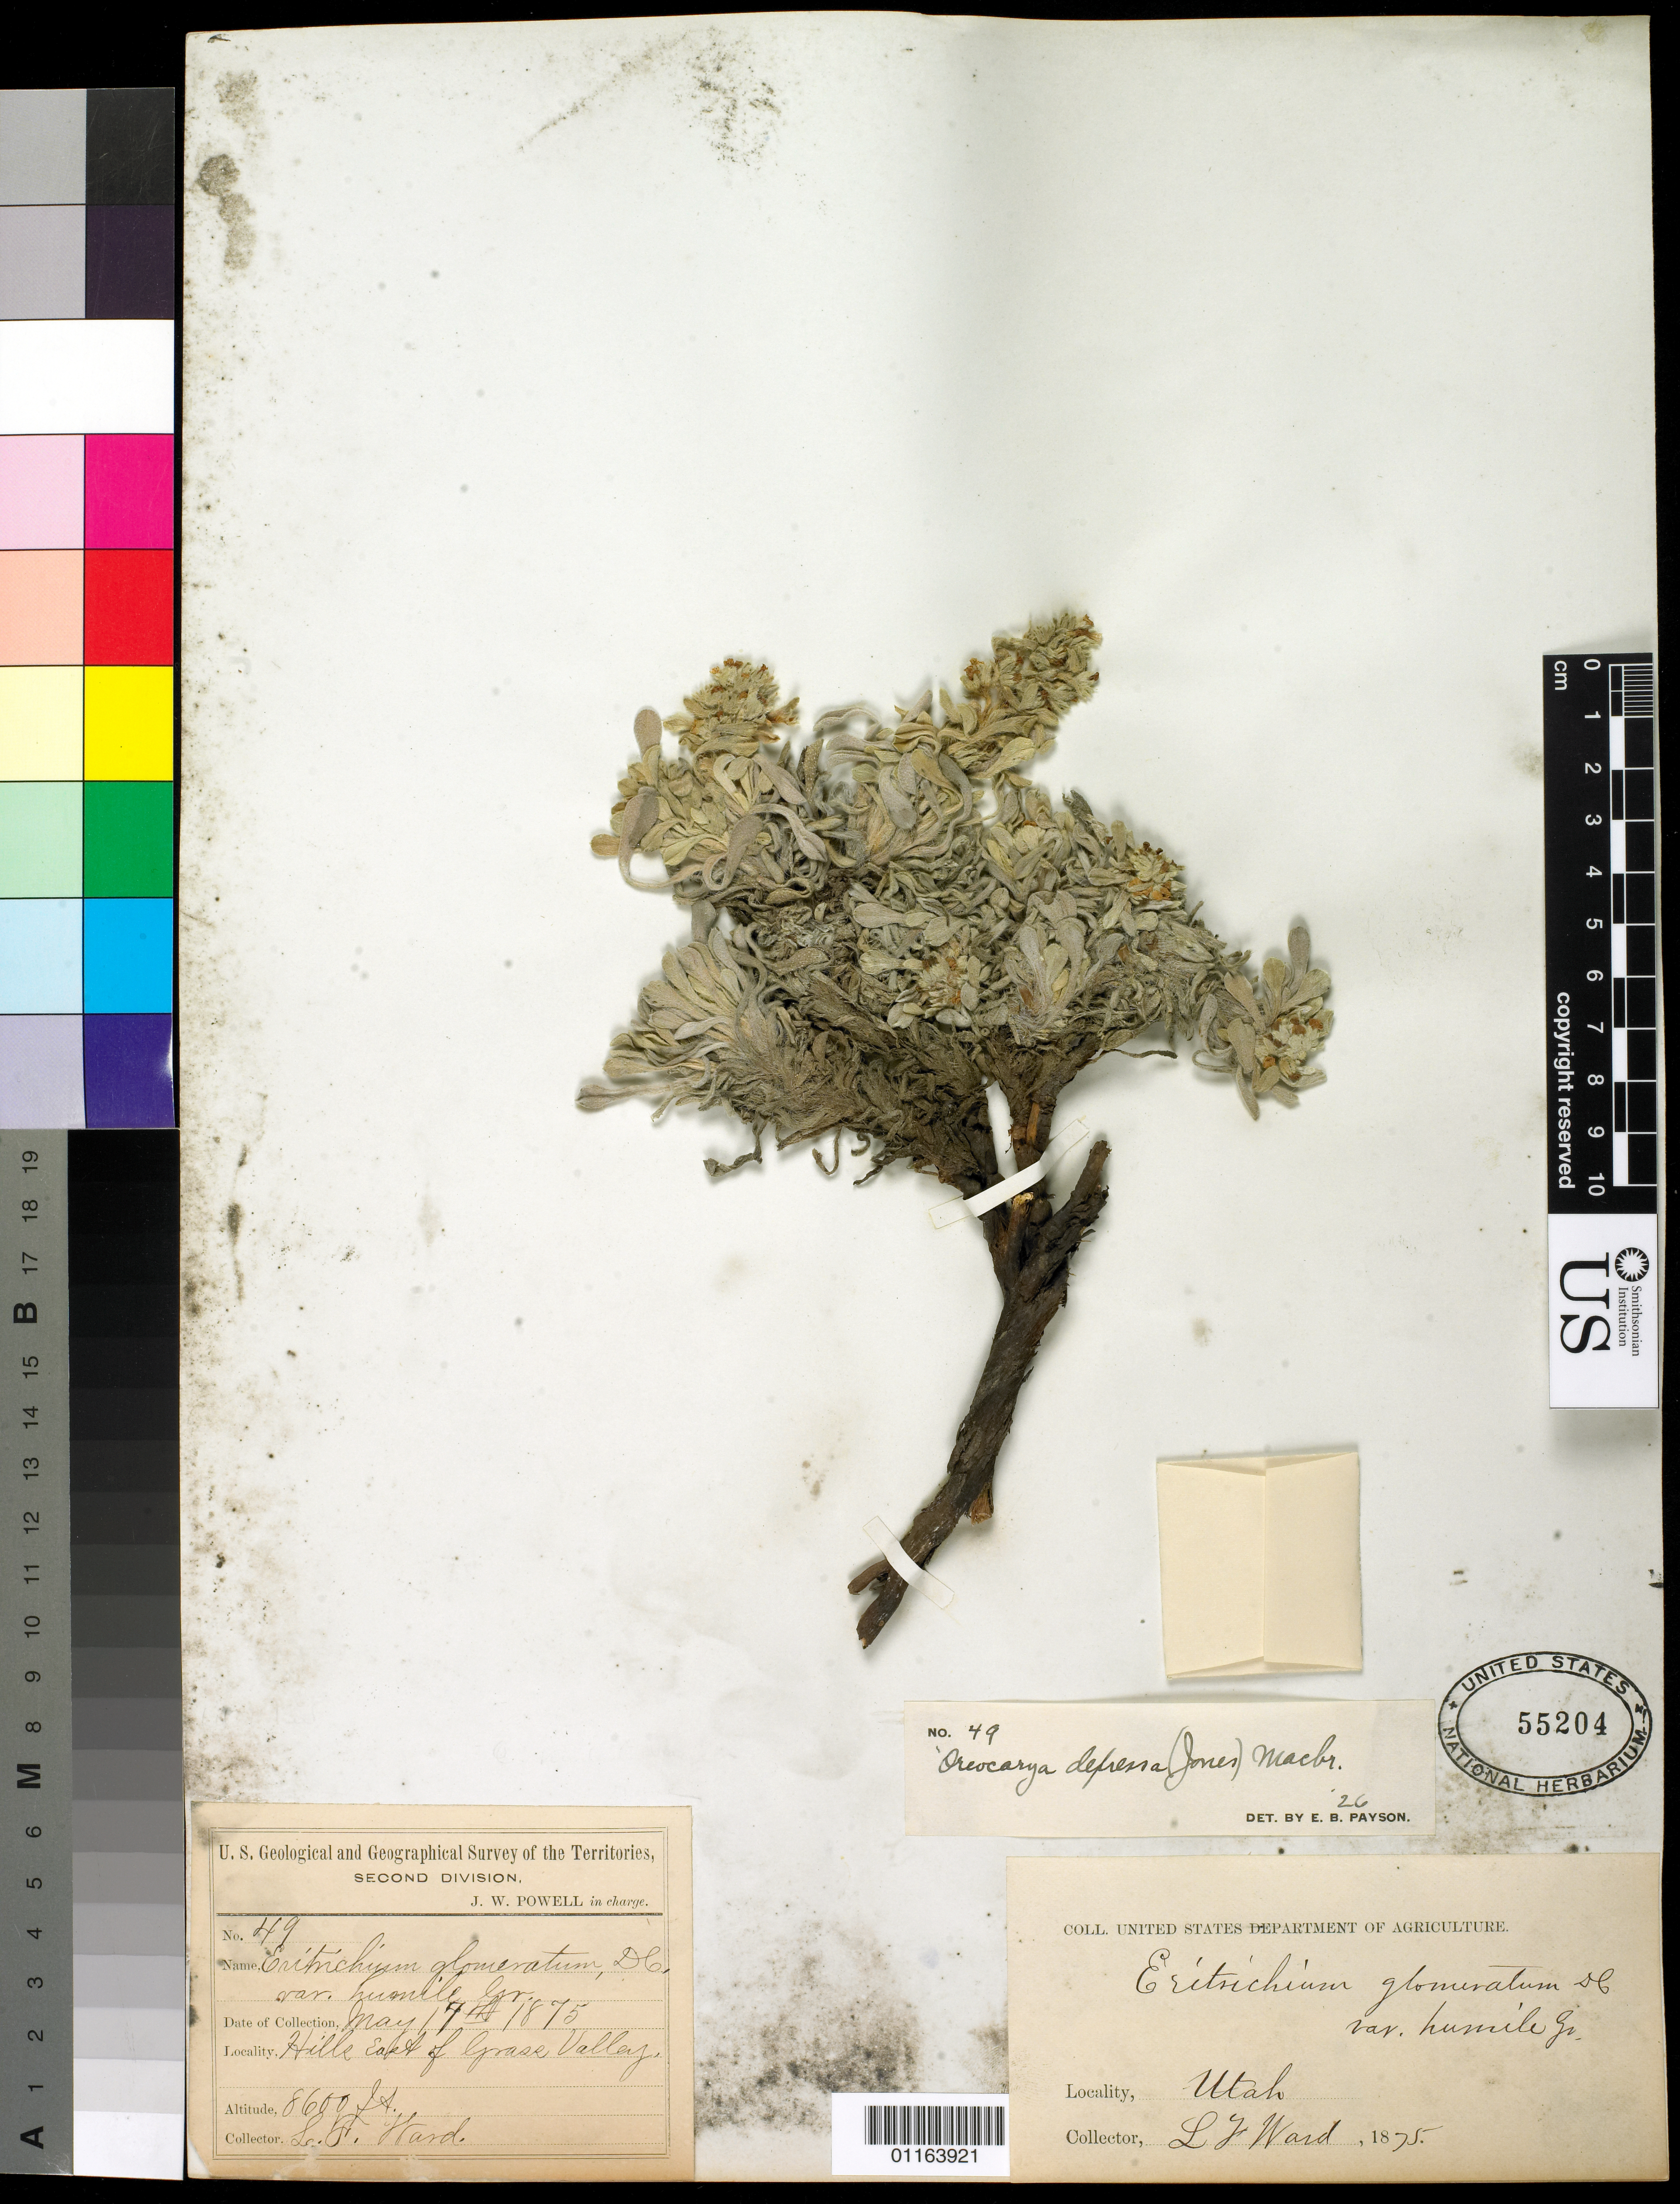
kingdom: Plantae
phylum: Tracheophyta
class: Magnoliopsida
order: Boraginales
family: Boraginaceae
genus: Oreocarya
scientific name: Oreocarya depressa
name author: (M.E. Jones) J.F. Macbr.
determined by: Payson, E. B.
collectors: L. F. Ward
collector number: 49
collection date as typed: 17 May 1875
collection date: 1875-05-17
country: United States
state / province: Utah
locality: Hills east of Grass Valley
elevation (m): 2621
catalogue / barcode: US 55204